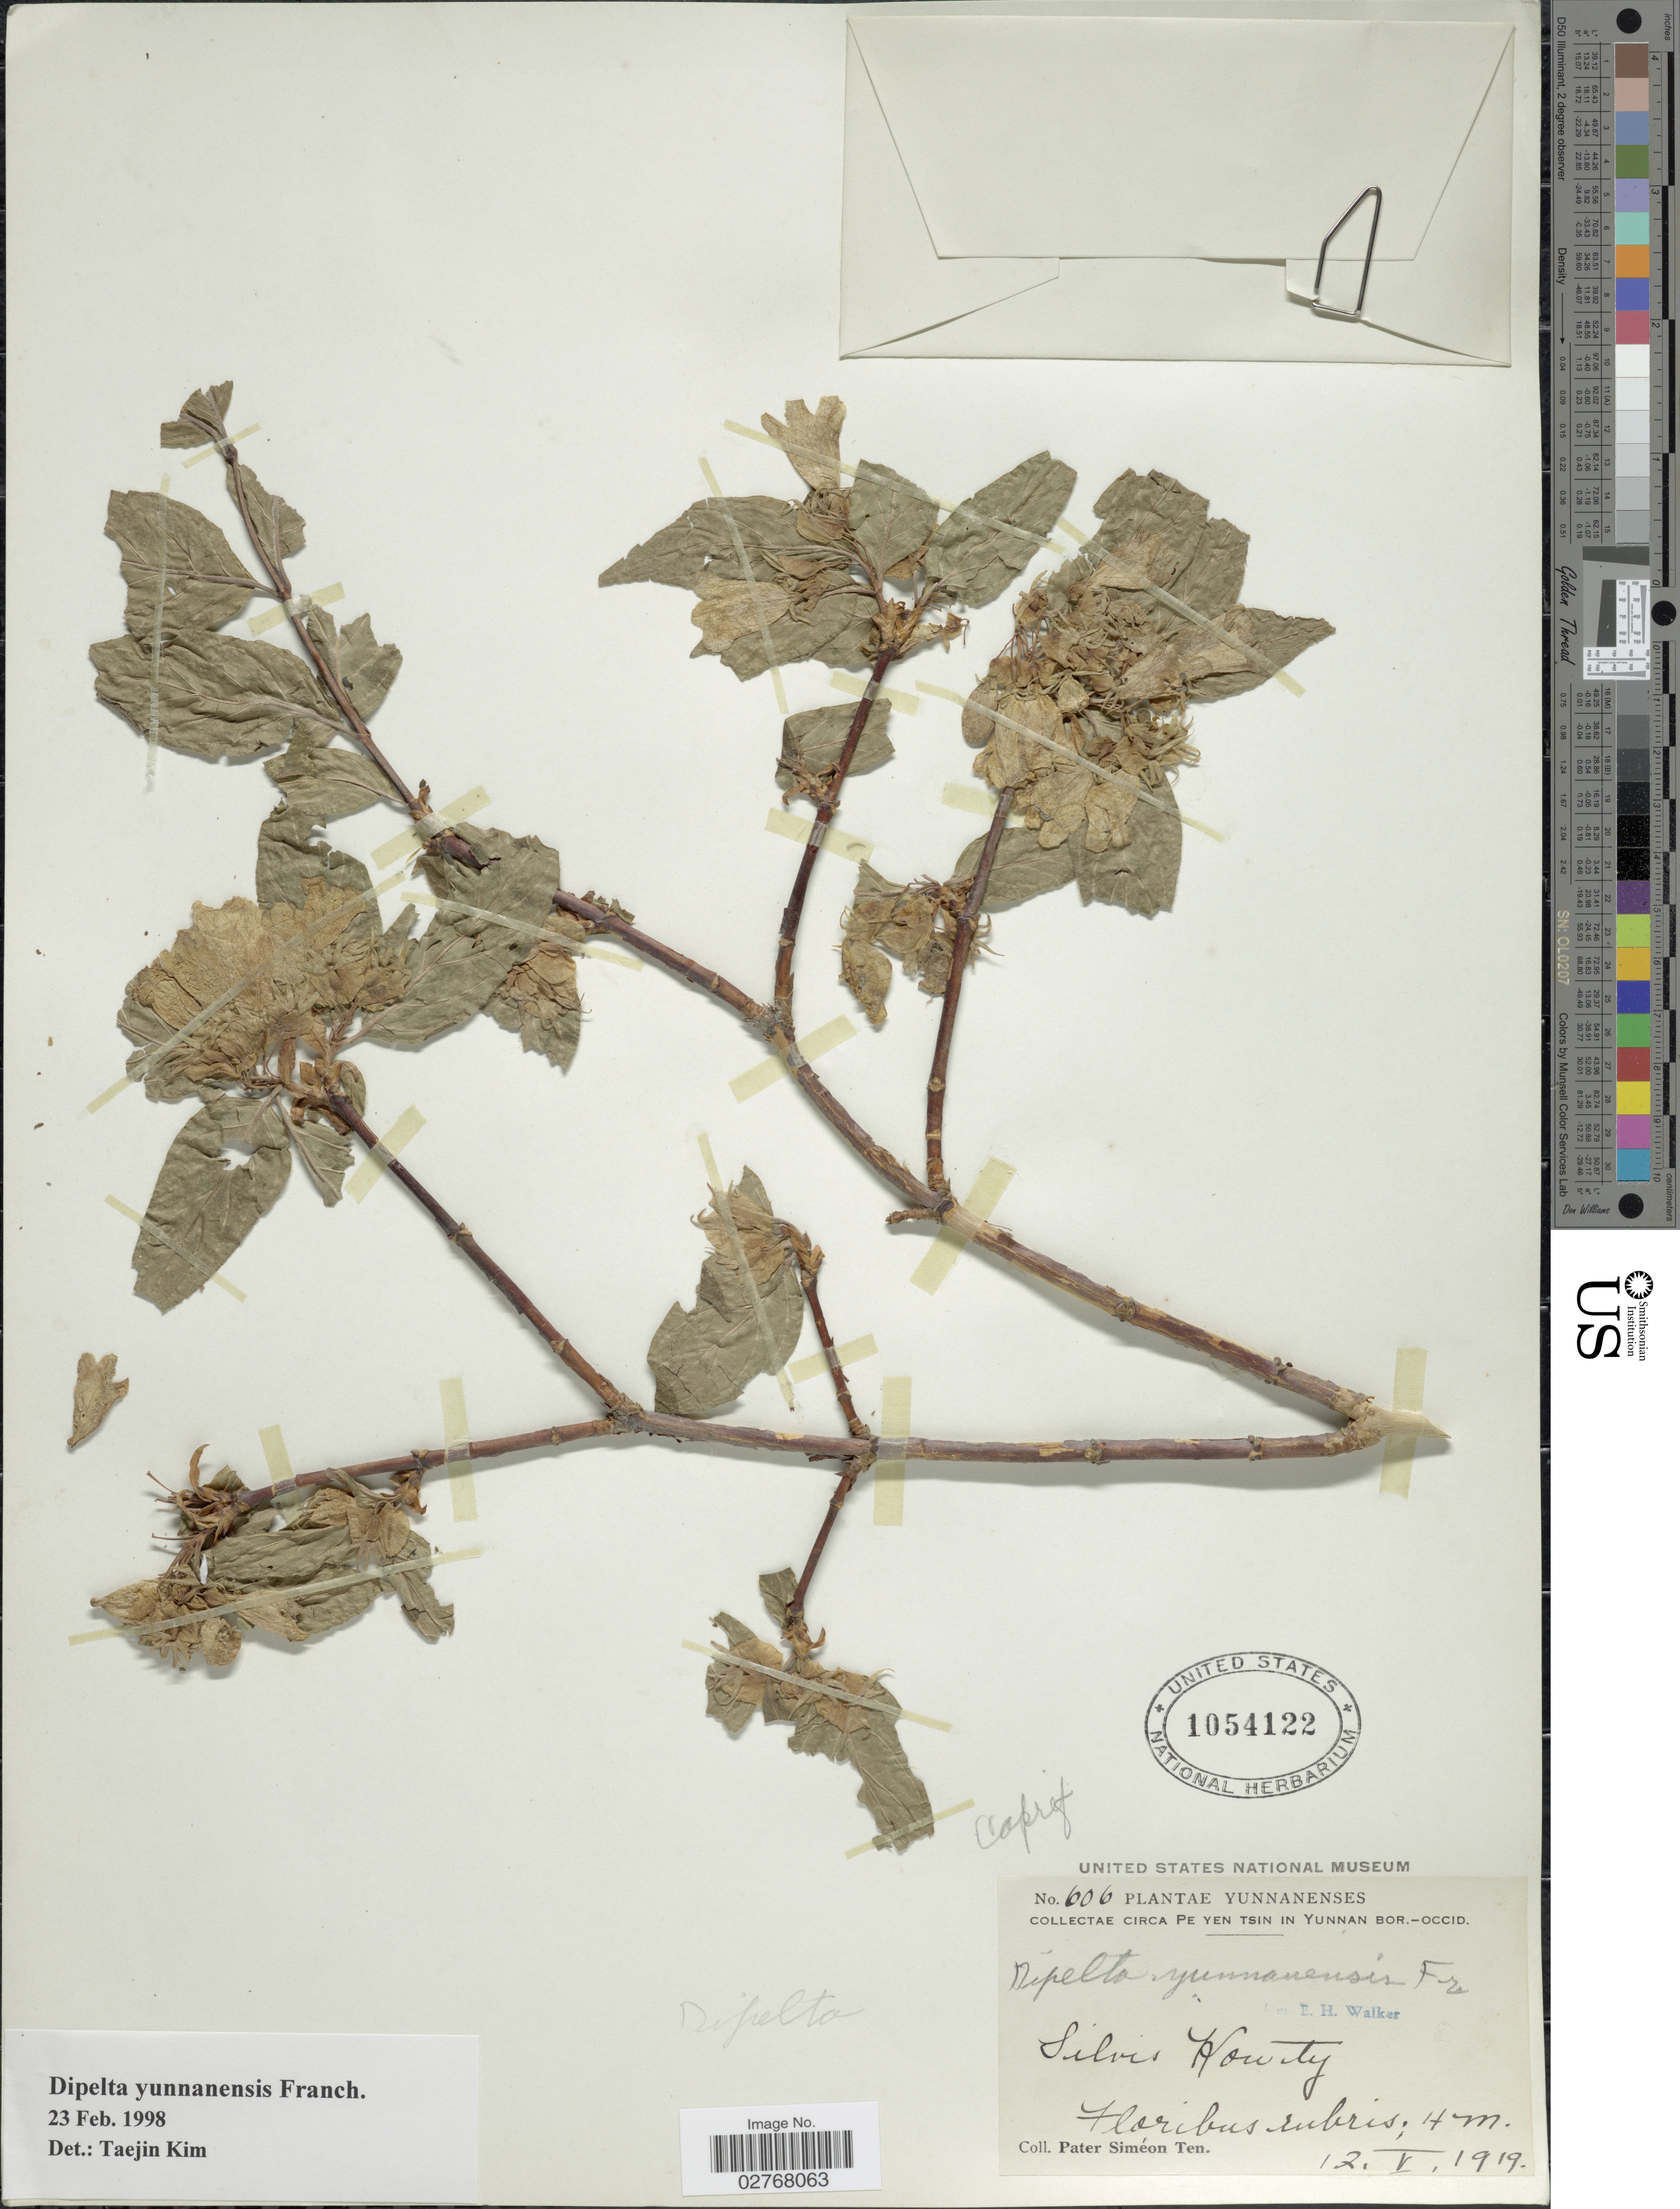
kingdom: Plantae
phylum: Tracheophyta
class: Magnoliopsida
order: Dipsacales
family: Caprifoliaceae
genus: Dipelta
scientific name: Dipelta yunnanensis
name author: Franch.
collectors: P. S. Ten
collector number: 606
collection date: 1919-05-12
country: China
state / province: Yunnan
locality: Circa Pe Yen Tsin in Yunnan bor.-occid, Silvis Kowty [interpreted]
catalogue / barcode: US 1054122